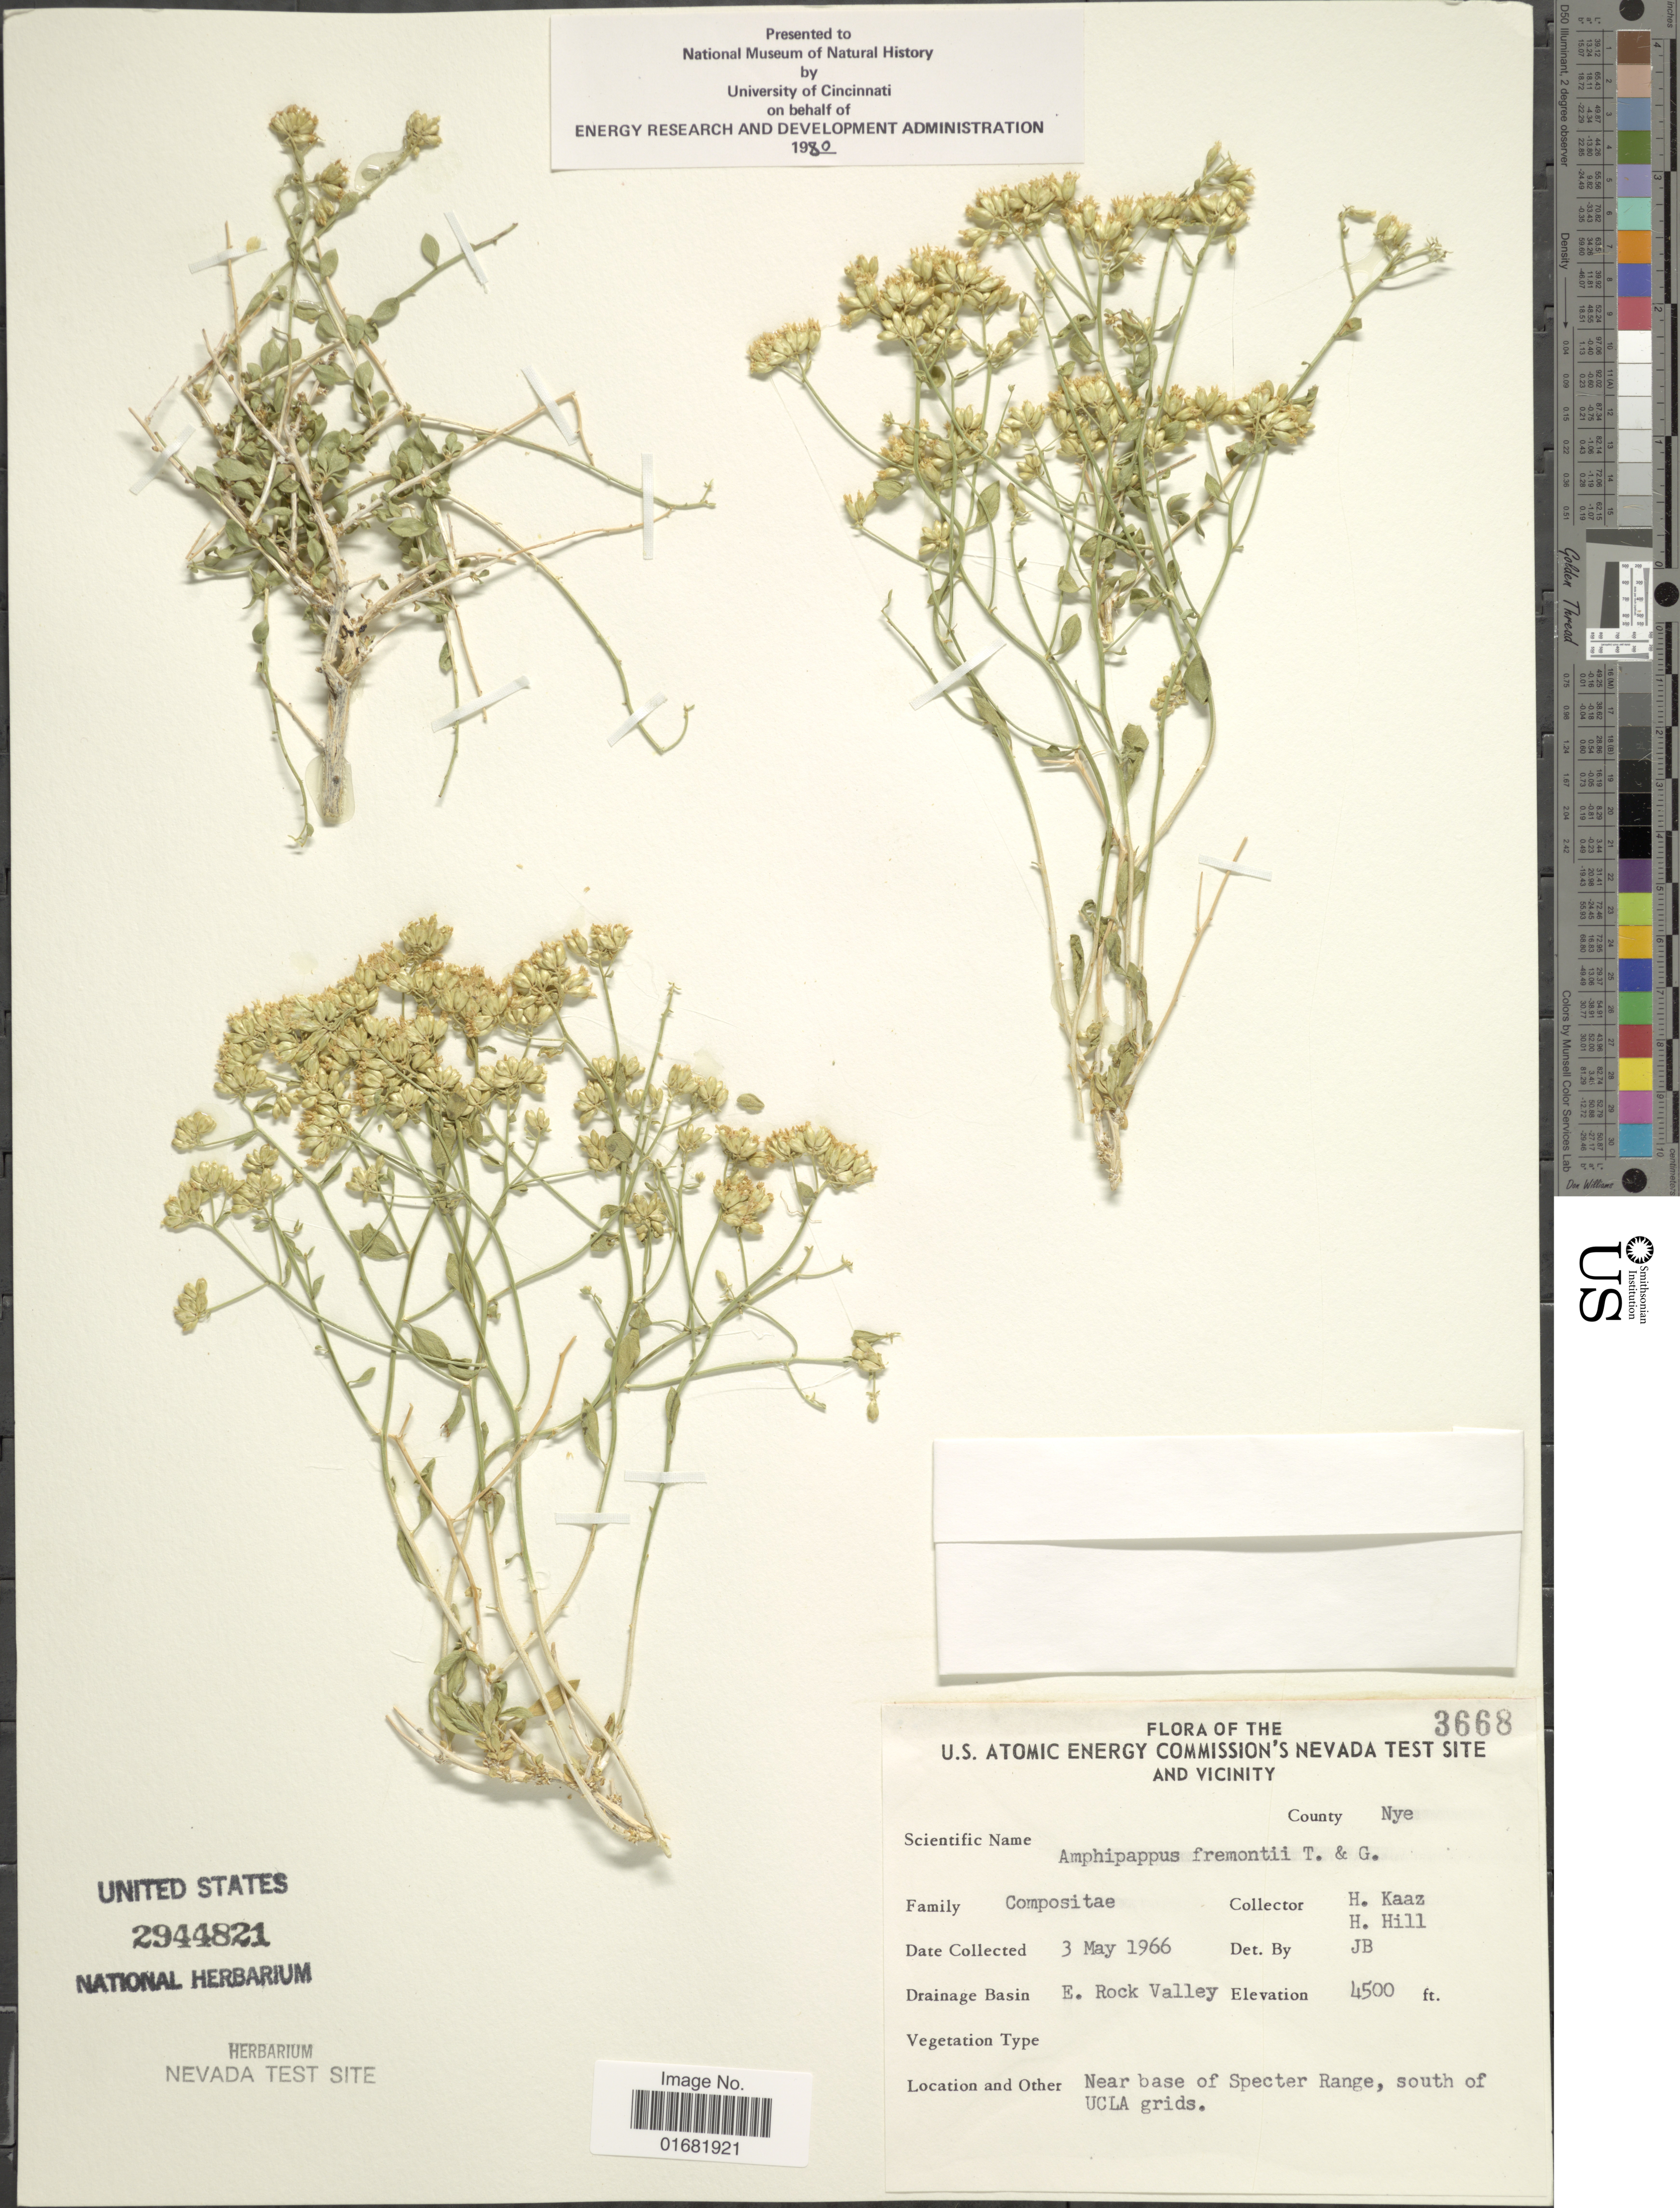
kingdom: Plantae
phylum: Tracheophyta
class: Magnoliopsida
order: Asterales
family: Asteraceae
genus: Amphipappus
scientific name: Amphipappus fremontii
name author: Torr. & A. Gray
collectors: H. Kaaz & H. Hill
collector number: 3668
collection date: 1966-05-03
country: United States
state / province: Nevada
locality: U.S. Atomic Energy Commission's Nevada Test Site and vicinity. County Nye. Drainage Basin E. Rock Valley. Near base of Specter Range, south of UCLA grids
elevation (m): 1372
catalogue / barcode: US 2944821